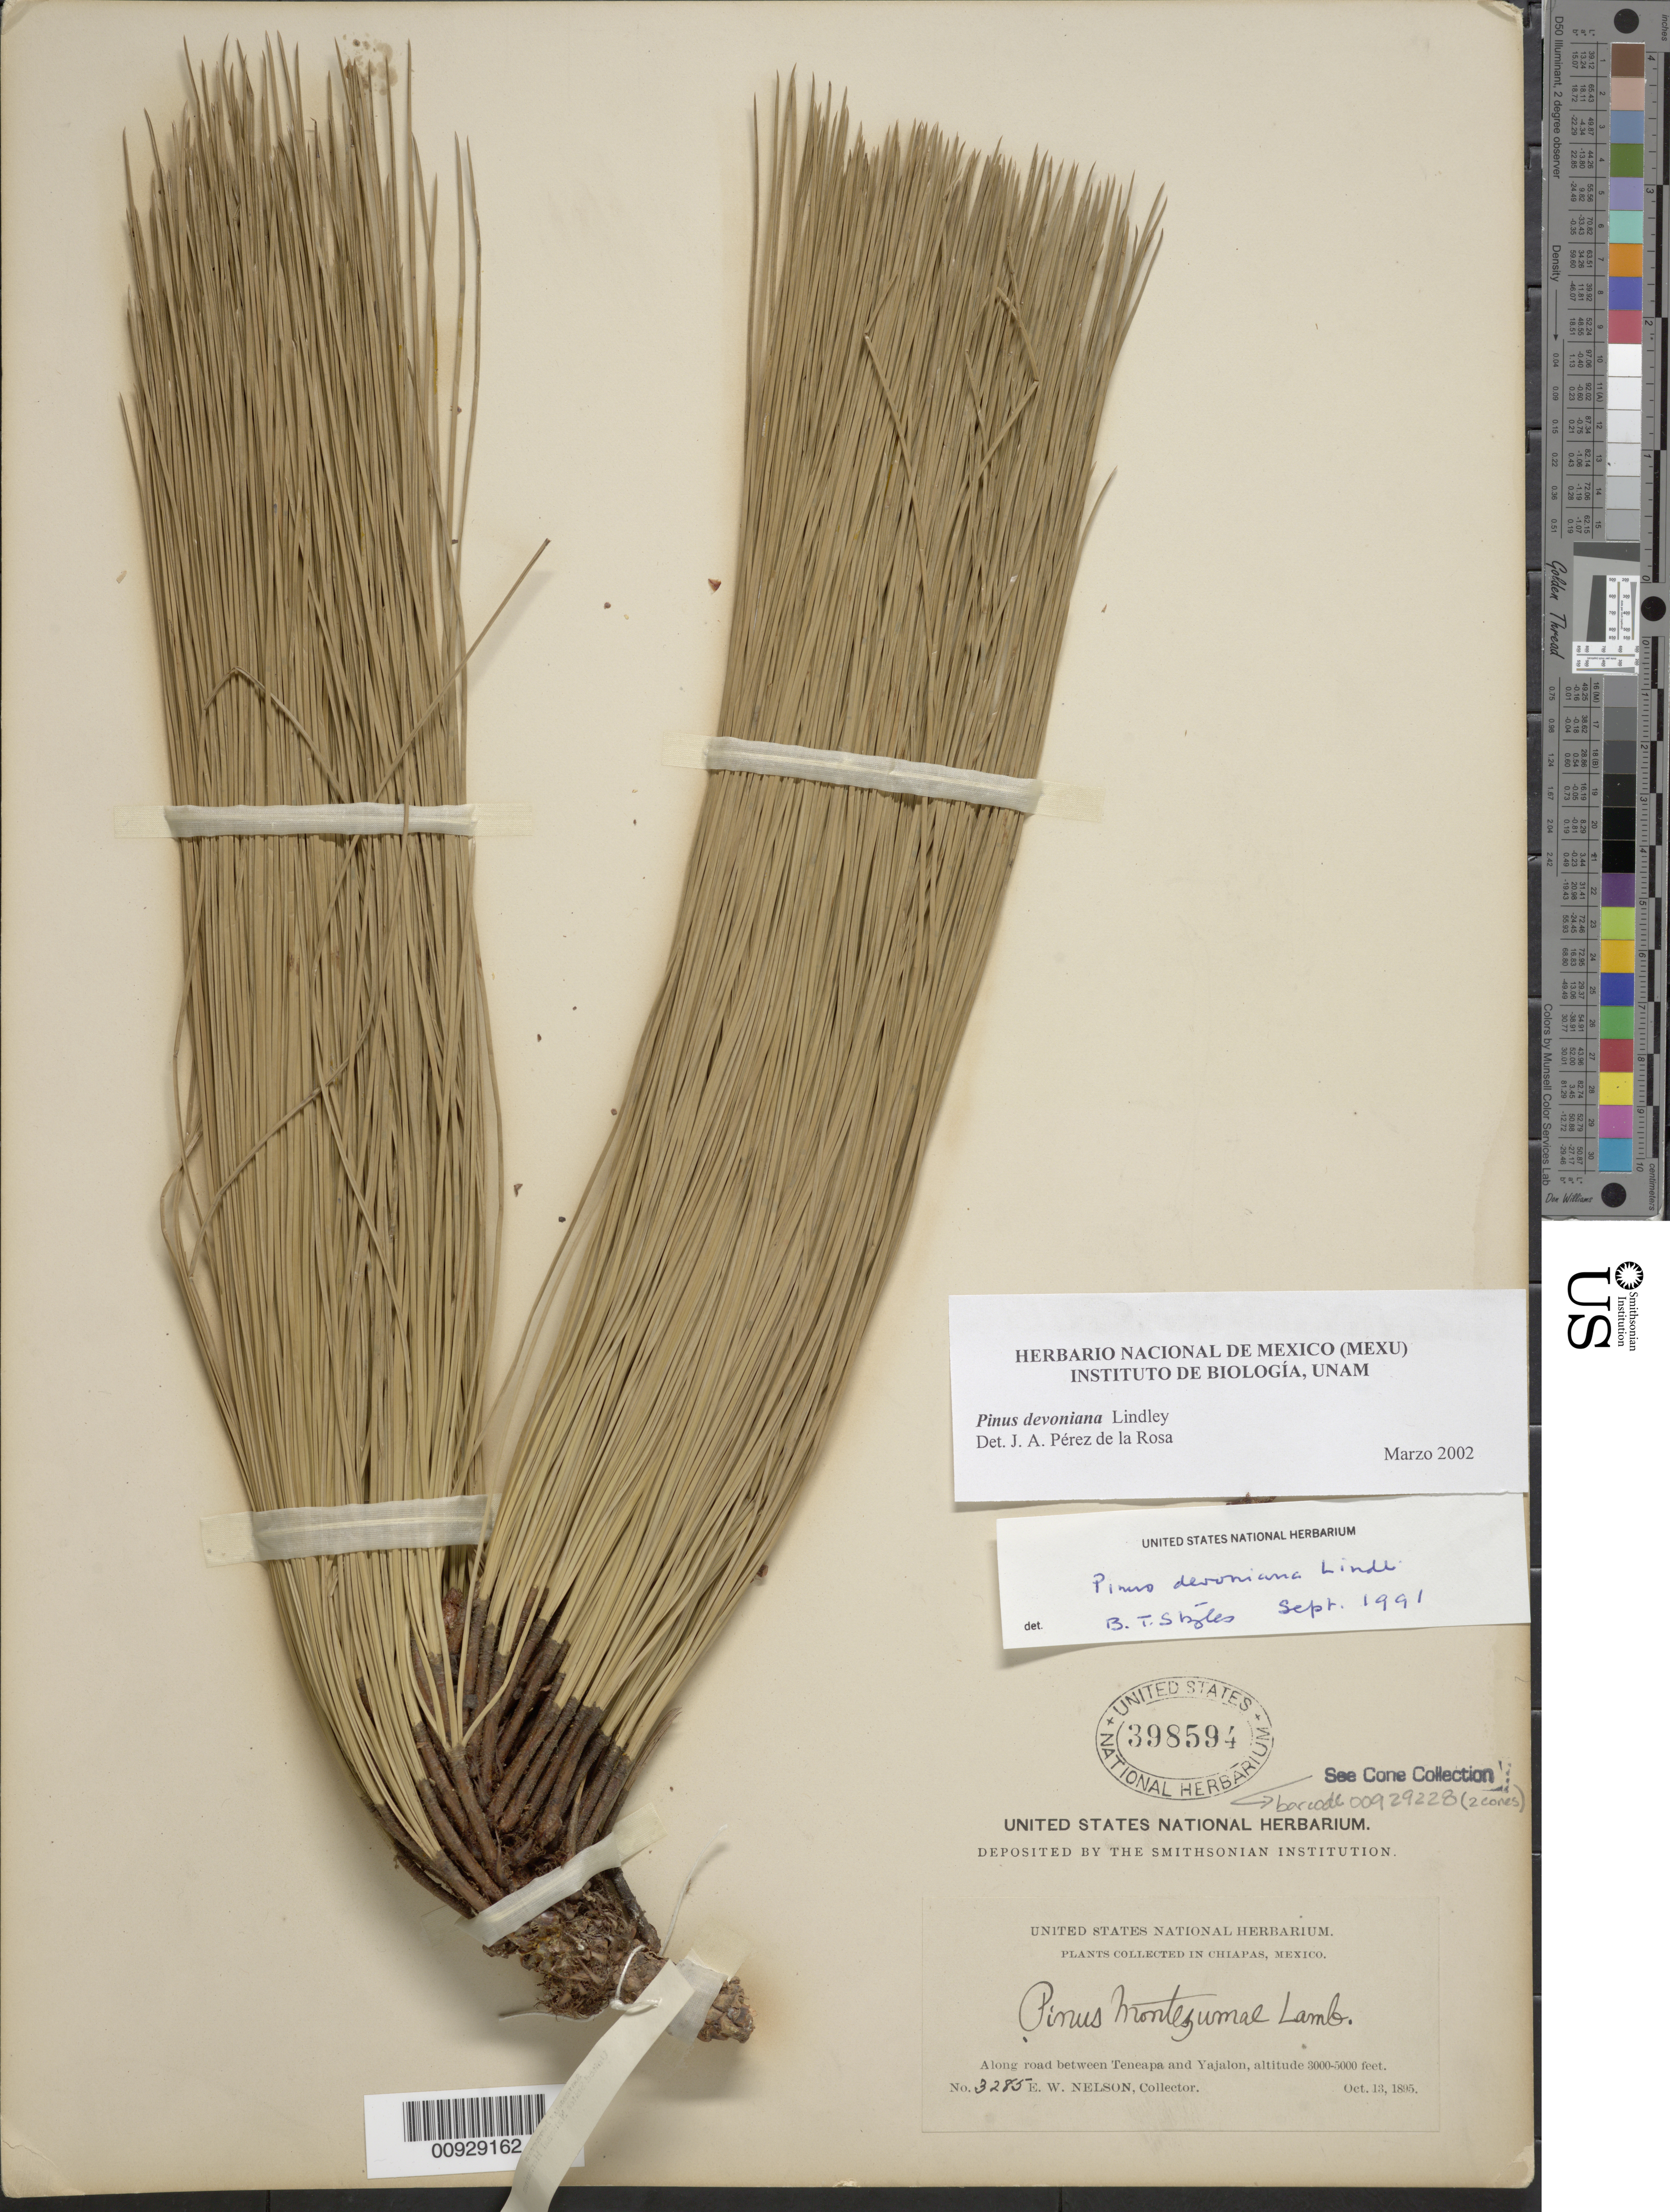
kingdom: Plantae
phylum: Tracheophyta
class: Pinopsida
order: Pinales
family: Pinaceae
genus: Pinus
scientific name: Pinus devoniana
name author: Lindl.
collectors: E. W. Nelson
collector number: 3285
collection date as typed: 13 Oct 1895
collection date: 1895-10-13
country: Mexico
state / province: Chiapas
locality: Along road between Tenapa and Yajalon.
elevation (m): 914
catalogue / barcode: US 398594